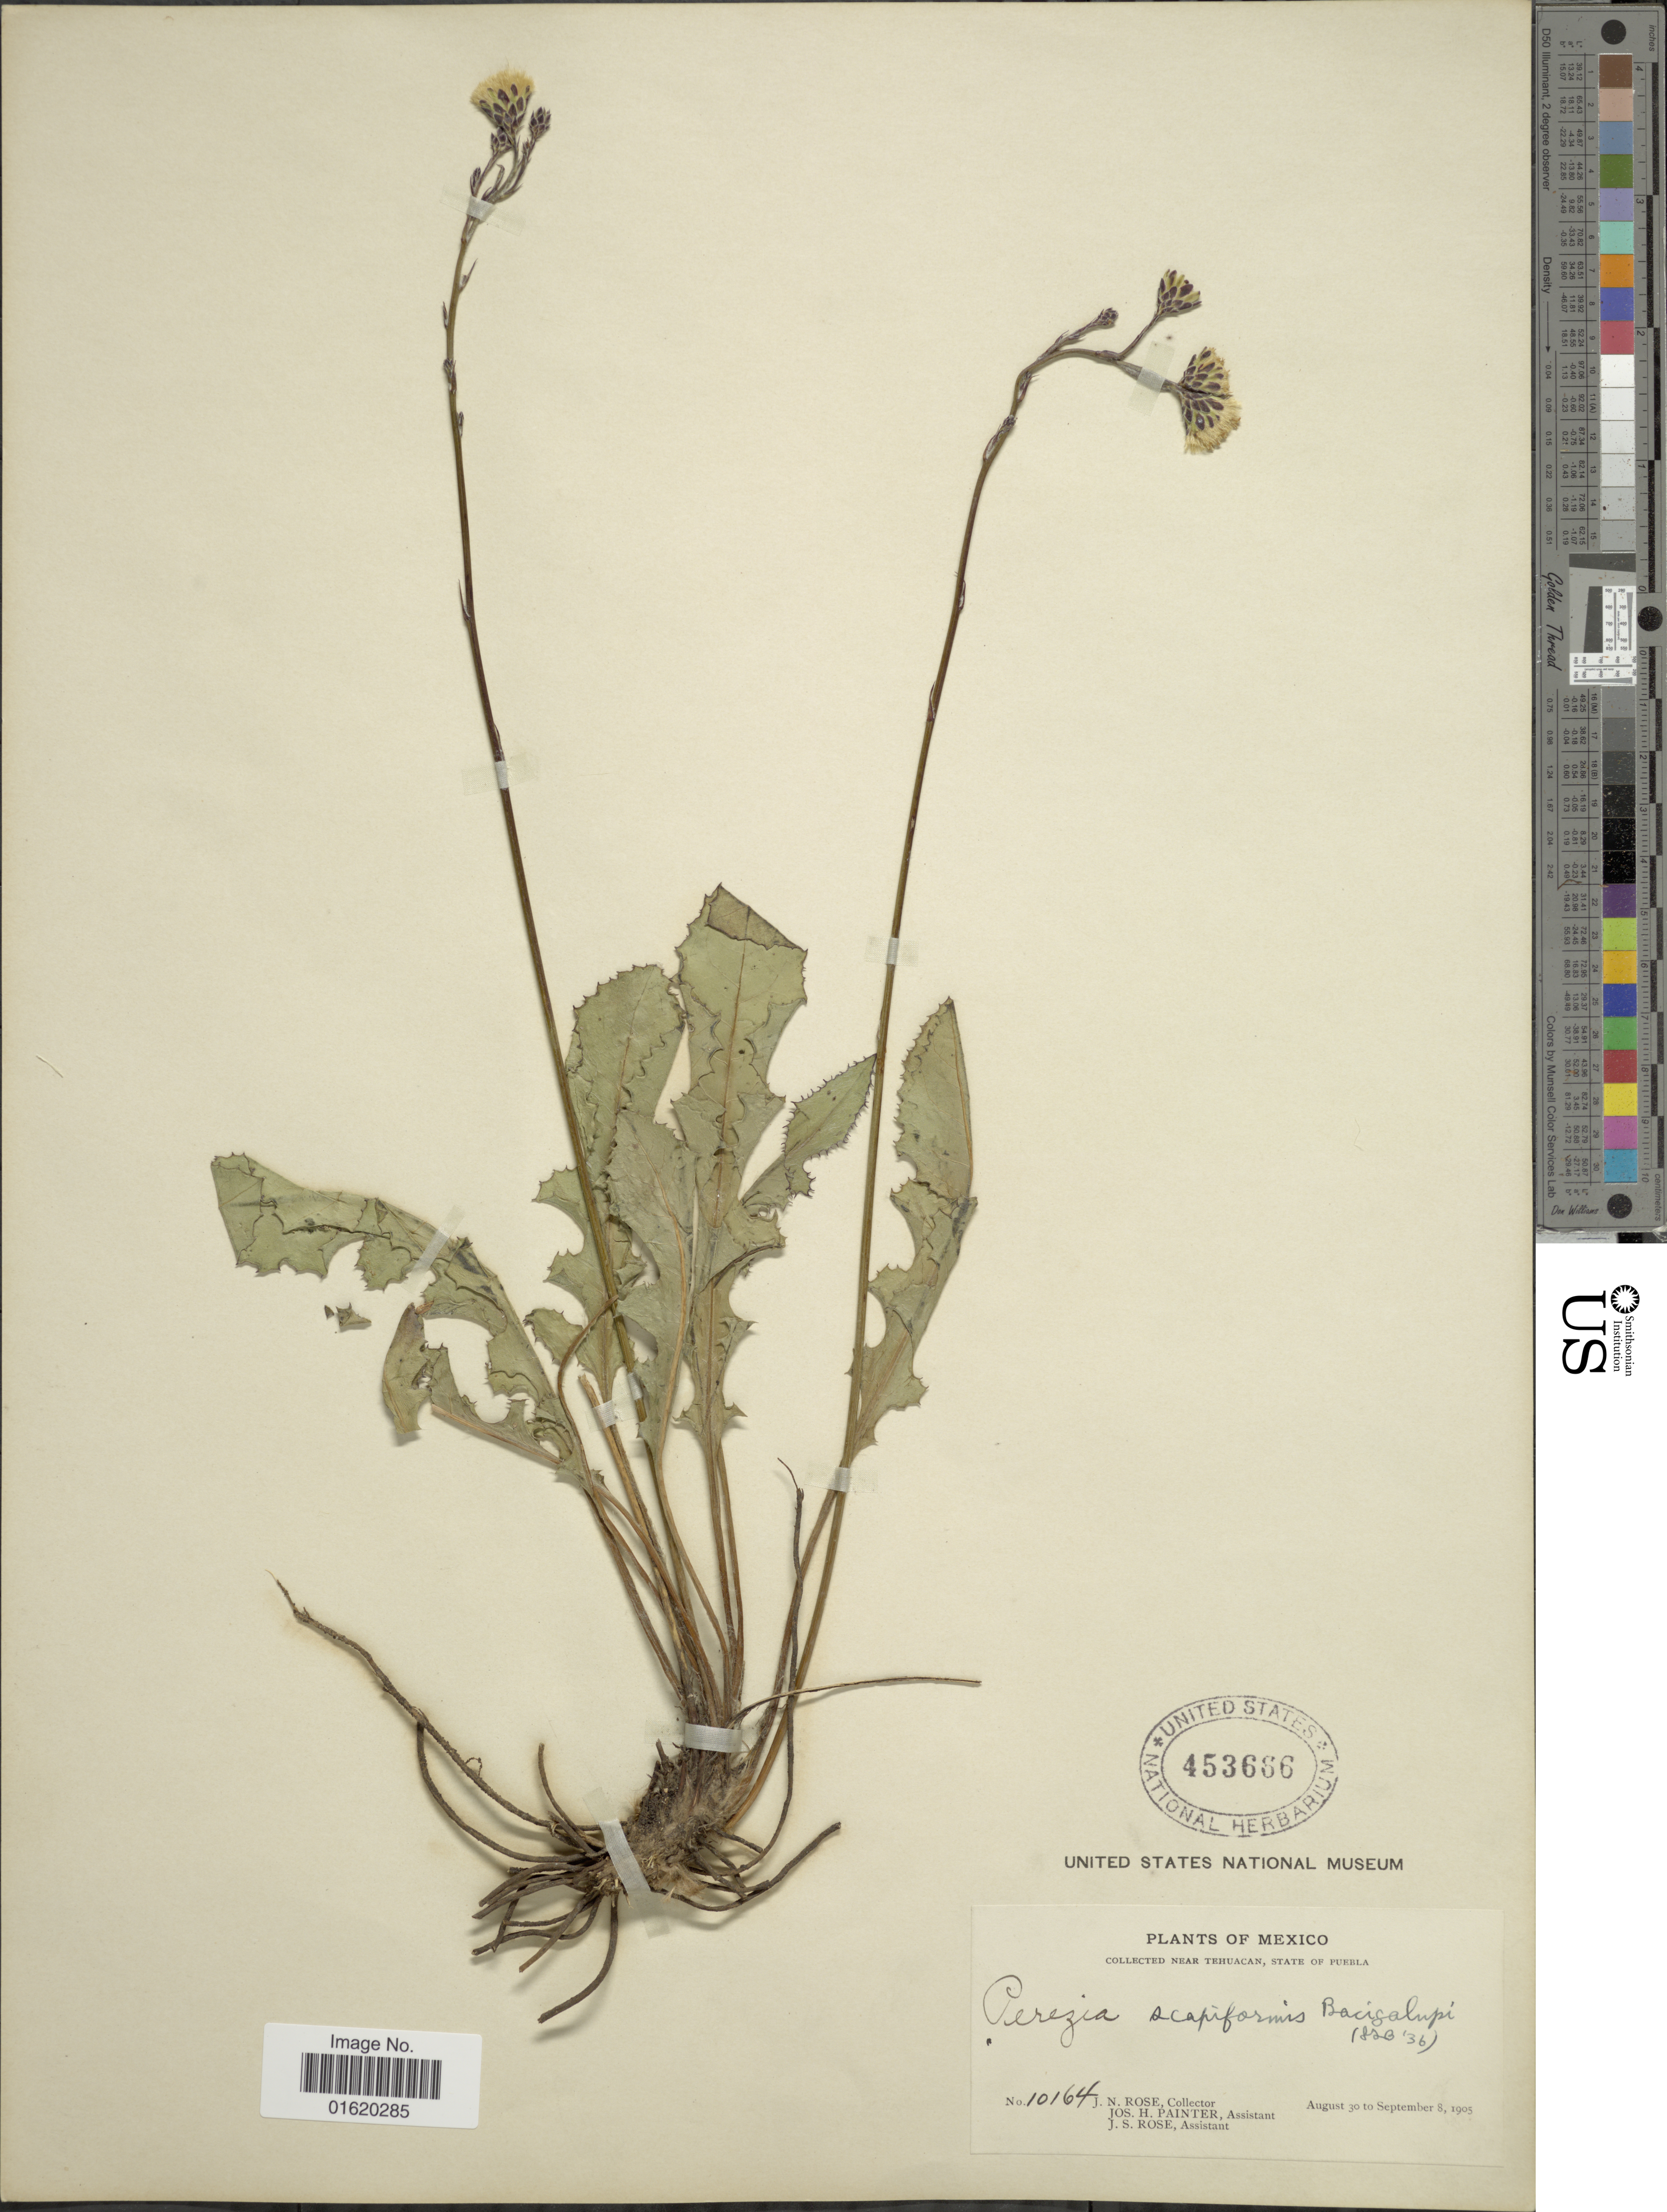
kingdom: Plantae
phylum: Tracheophyta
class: Magnoliopsida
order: Asterales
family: Asteraceae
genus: Acourtia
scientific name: Acourtia scapiformis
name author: (Bacig.) B.L. Turner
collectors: J. N. Rose, J. H. Painter & J. S. Rose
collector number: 10164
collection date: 1905-08-30/1905-09-08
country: Mexico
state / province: Puebla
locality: Near Tehuacan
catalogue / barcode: US 453666